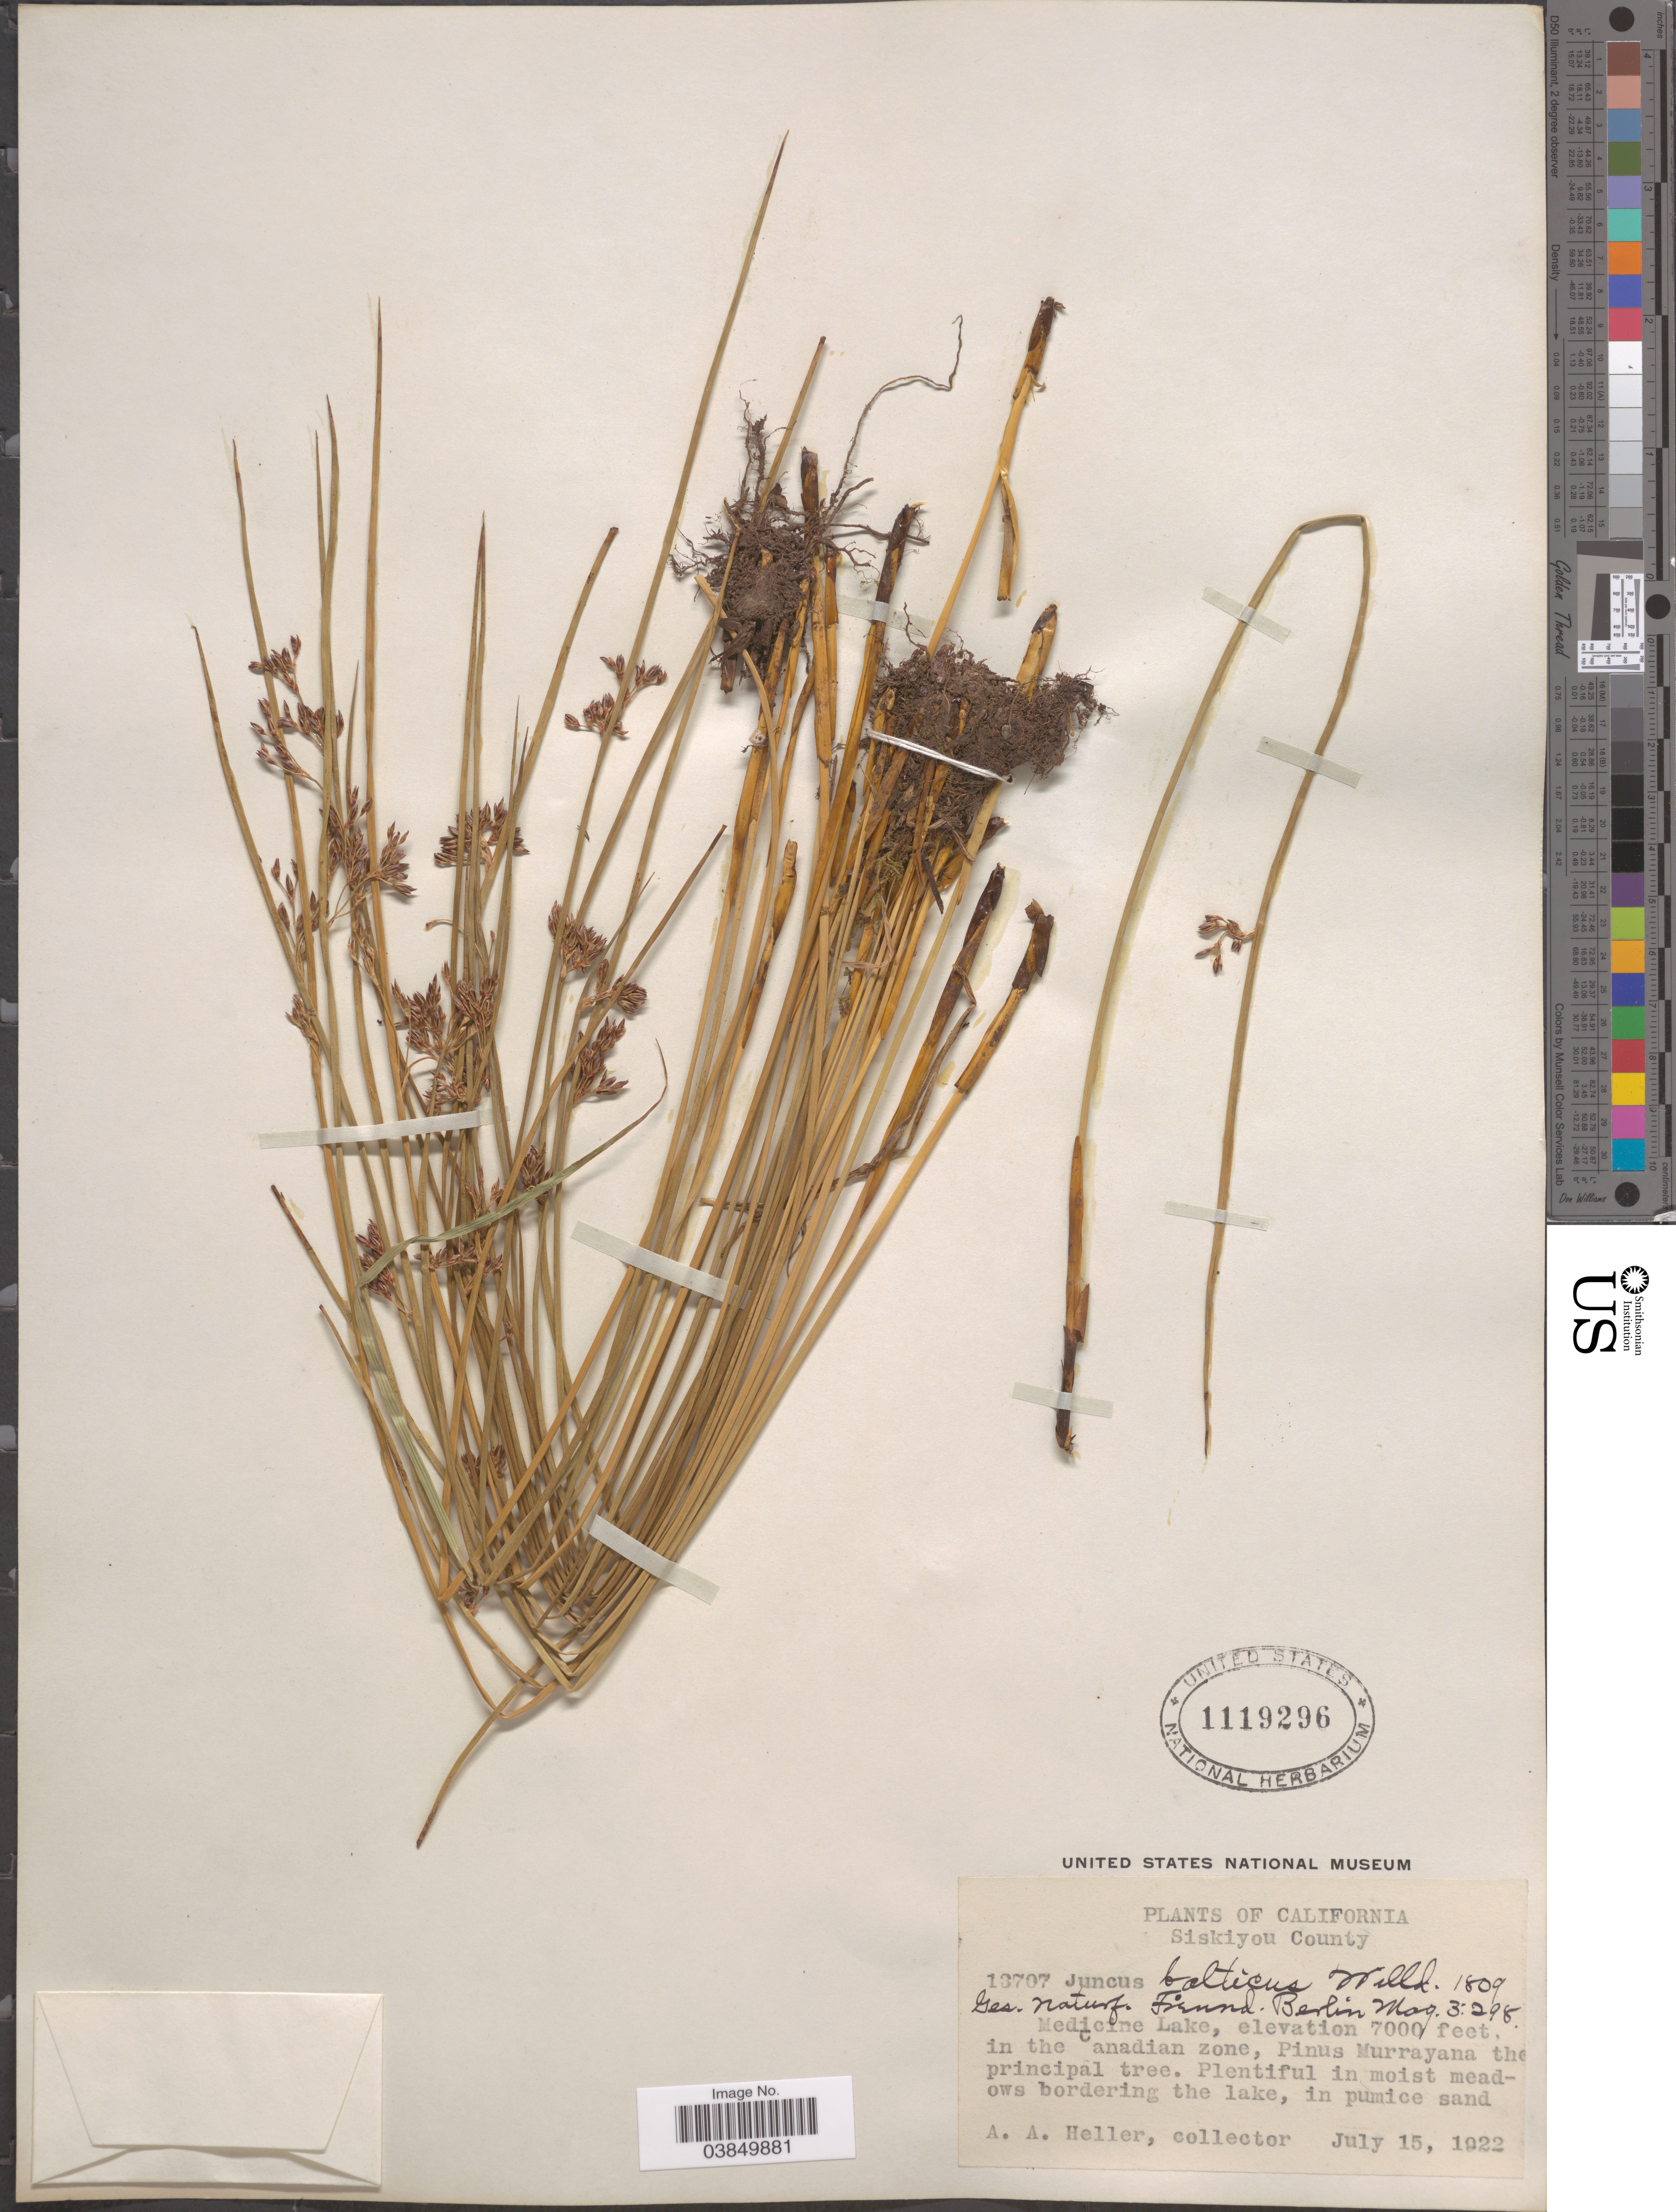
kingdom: Plantae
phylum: Tracheophyta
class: Liliopsida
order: Poales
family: Juncaceae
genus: Juncus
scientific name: Juncus balticus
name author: Willd.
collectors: A. A. Heller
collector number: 13707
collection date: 1922-07-15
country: United States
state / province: California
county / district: Siskiyou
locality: Siskiyou County. Medicine Lake.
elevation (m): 2134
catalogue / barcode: US 1119296